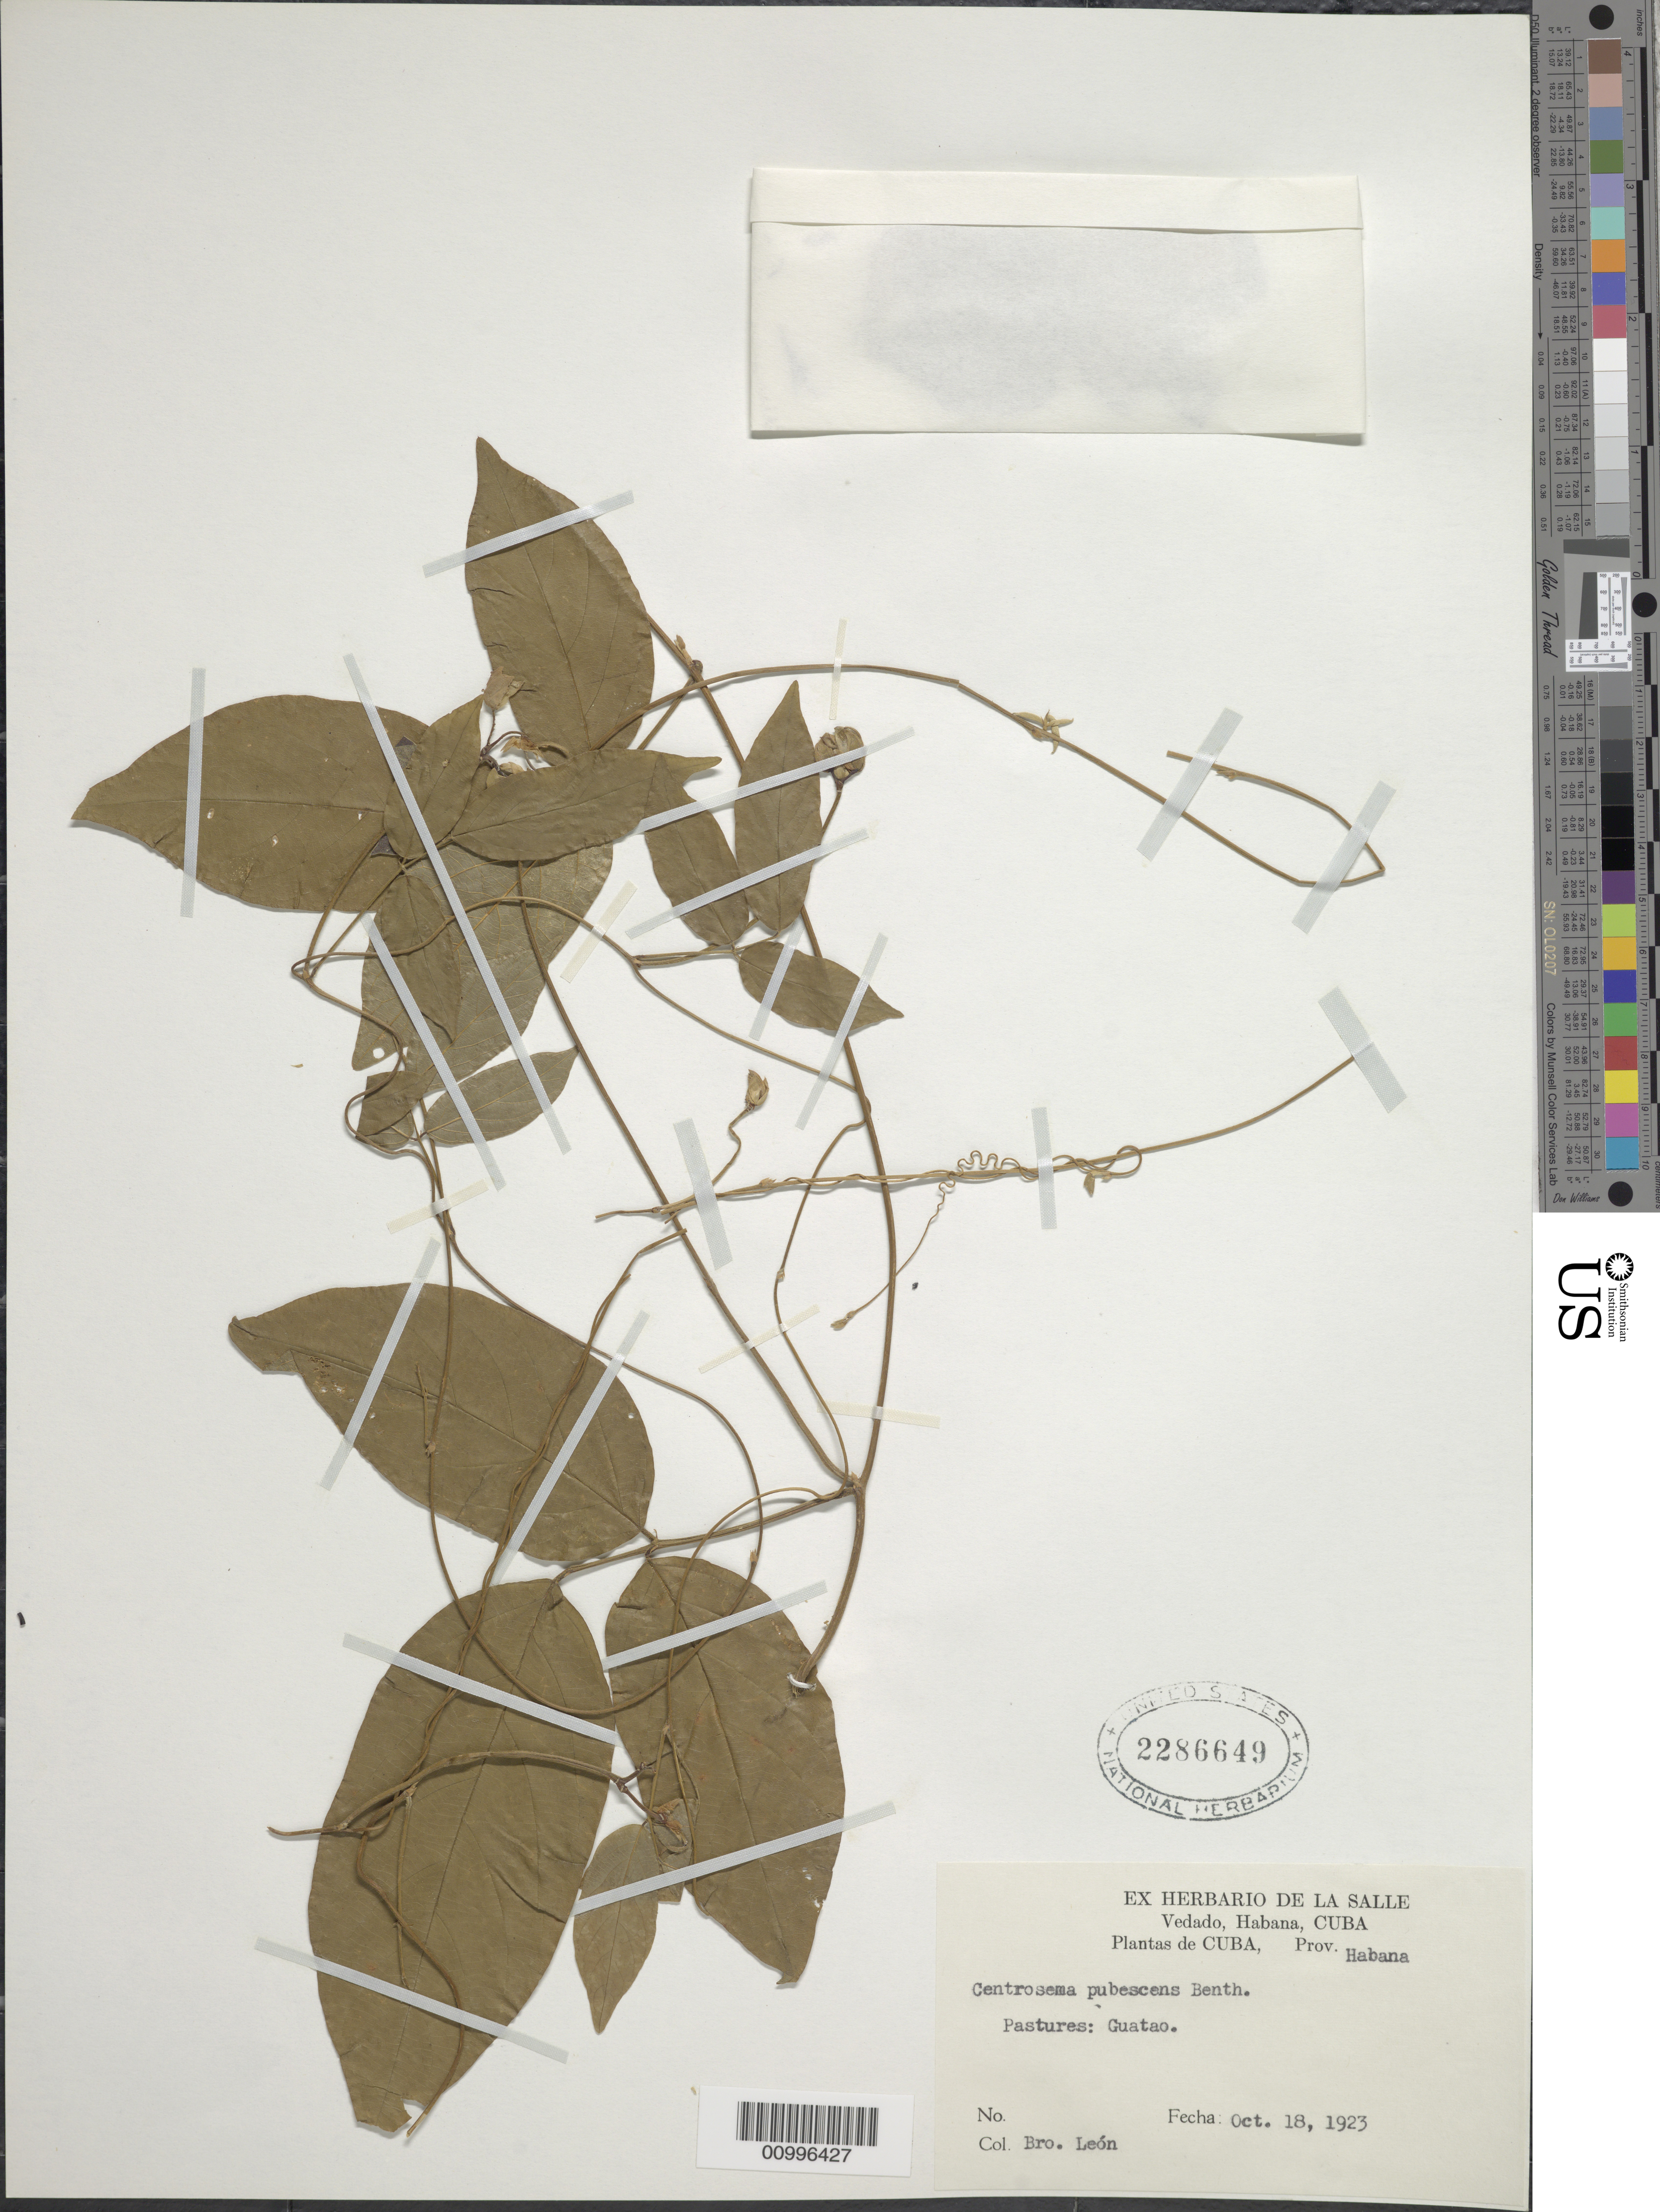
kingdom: Plantae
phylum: Tracheophyta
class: Magnoliopsida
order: Fabales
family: Fabaceae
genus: Centrosema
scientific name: Centrosema pubescens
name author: Benth.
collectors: Bro. León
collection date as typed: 18 Oct 1923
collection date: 1923-10-18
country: Cuba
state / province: La Habana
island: Cuba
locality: Pastures; Guatao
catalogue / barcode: US 2286649